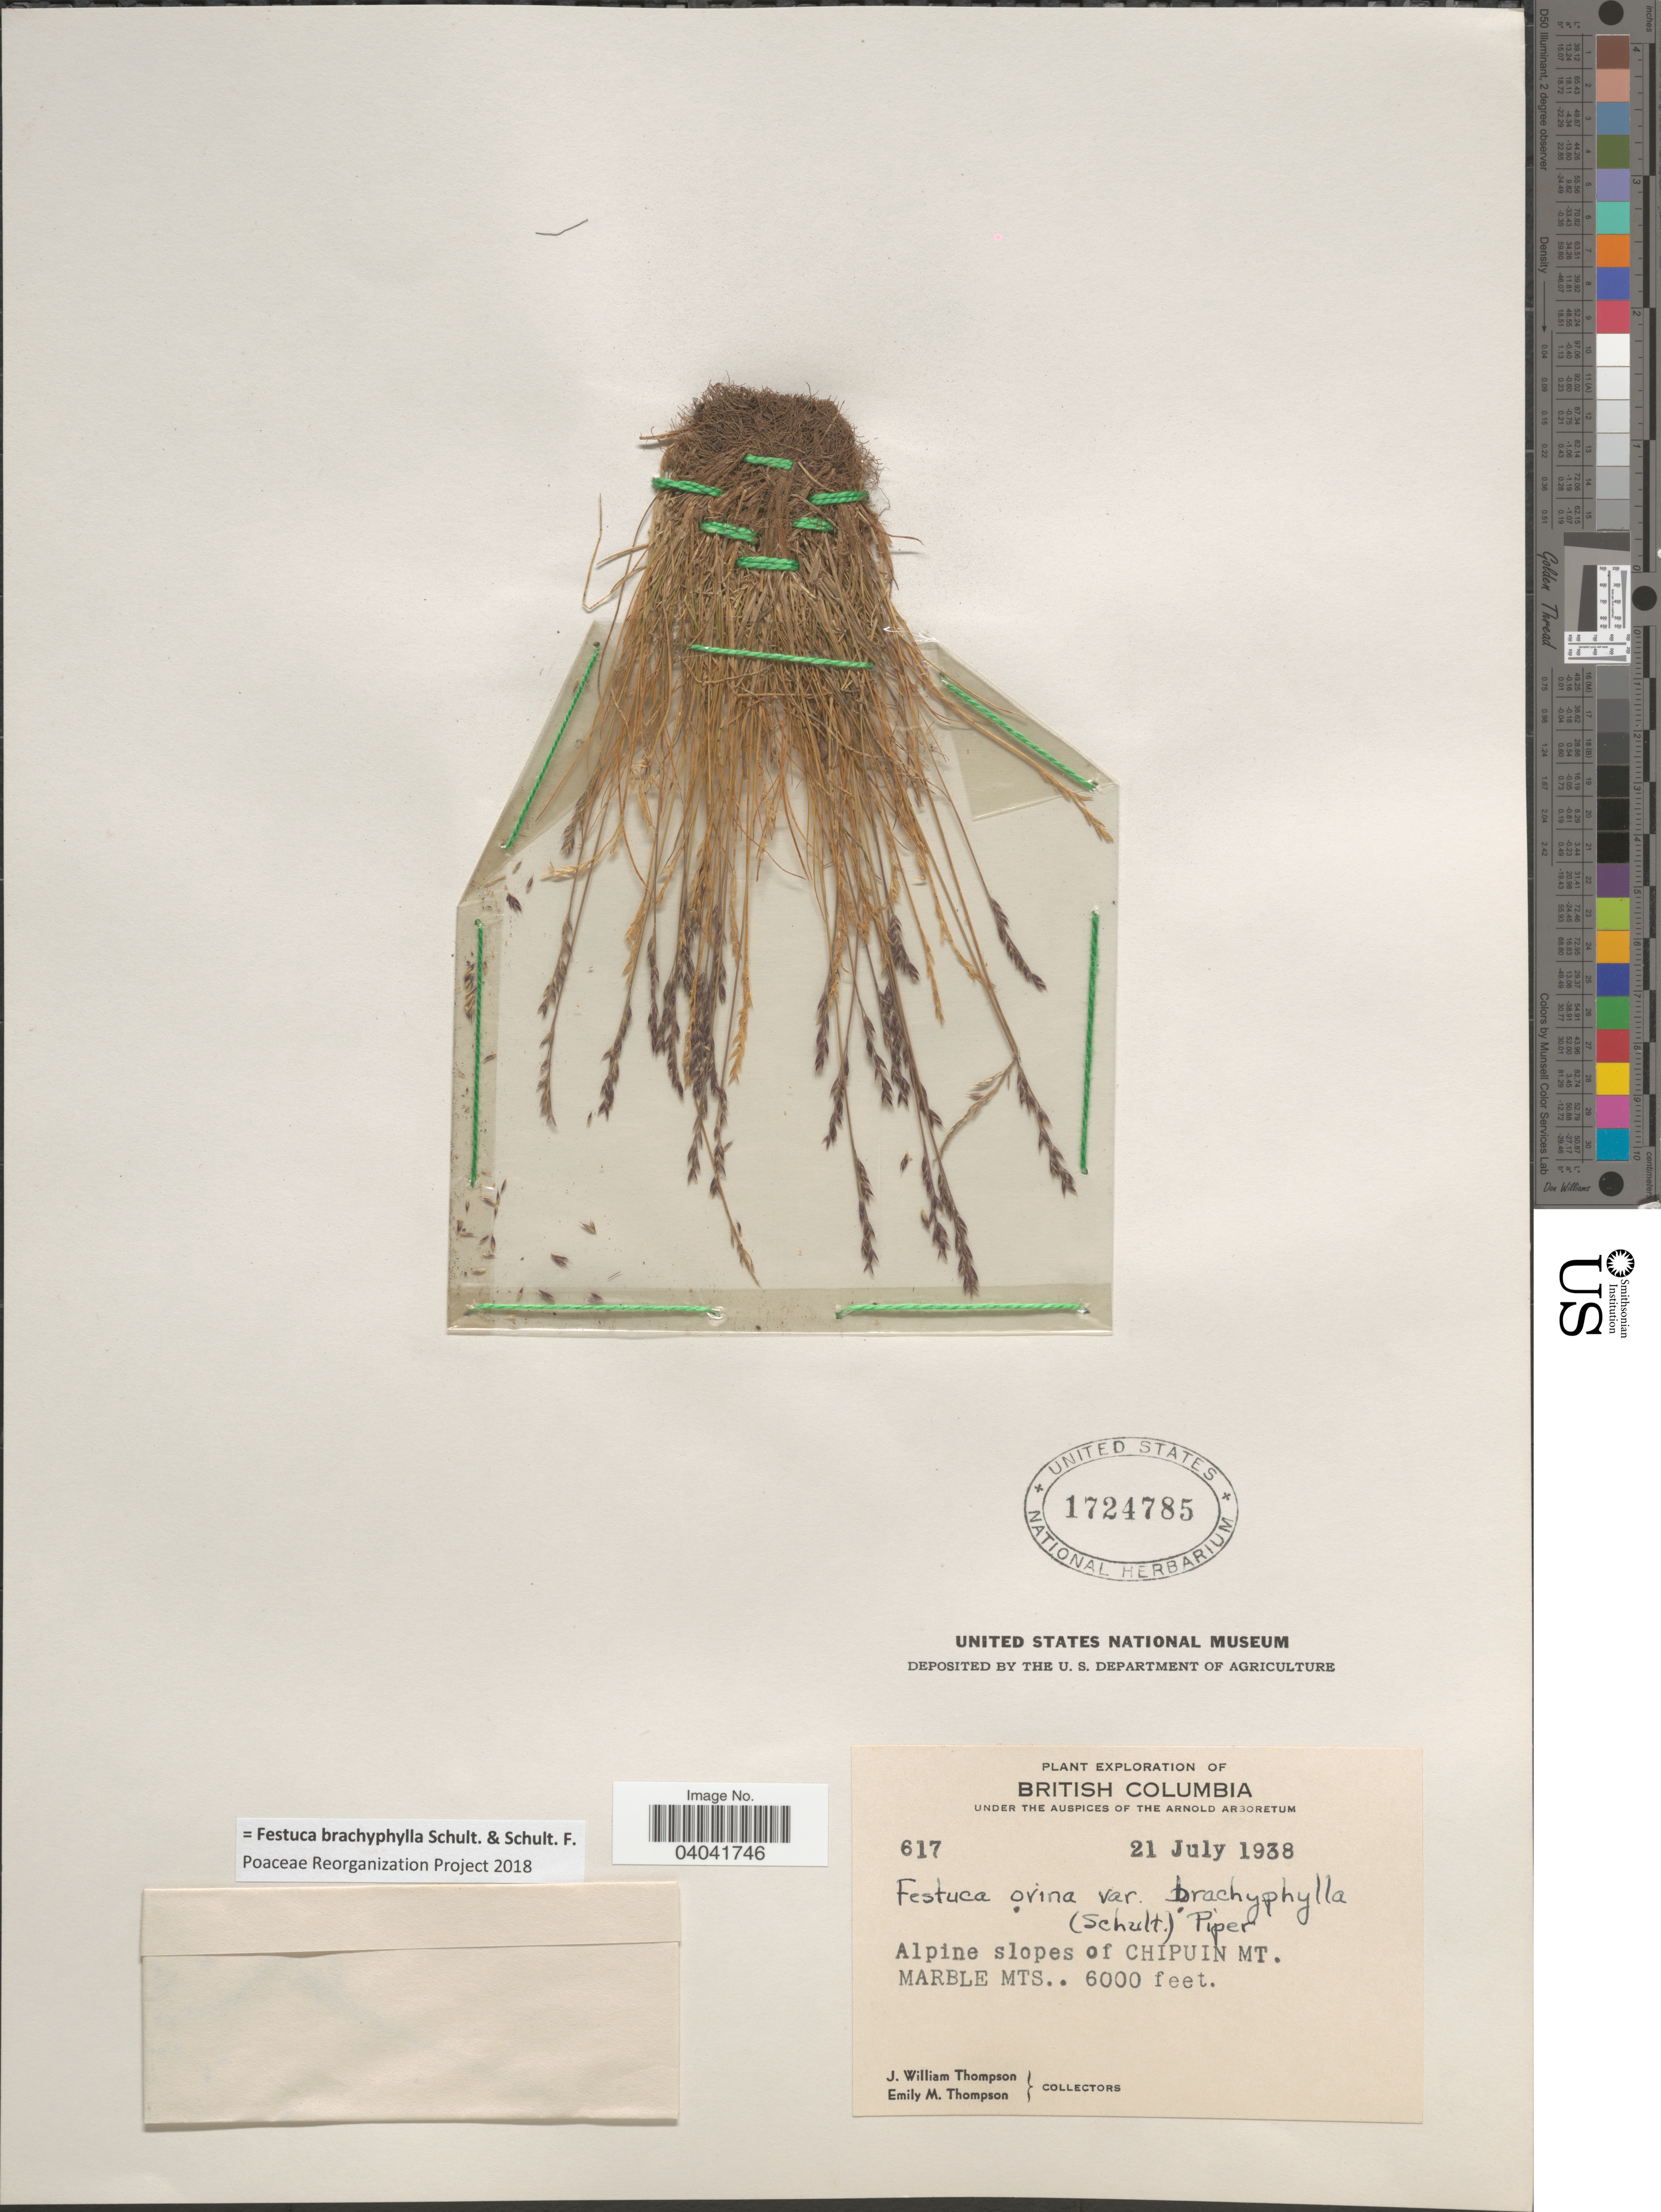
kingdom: Plantae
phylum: Tracheophyta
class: Liliopsida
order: Poales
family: Poaceae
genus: Festuca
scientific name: Festuca brachyphylla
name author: Schult. & Schult. f.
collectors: J. W. Thompson & E. M. Thompson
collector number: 617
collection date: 1938-07-21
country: Canada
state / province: British Columbia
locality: Alpine slopes of Chipuin Mt. Marble Mts.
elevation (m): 1829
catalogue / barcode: US 1724785